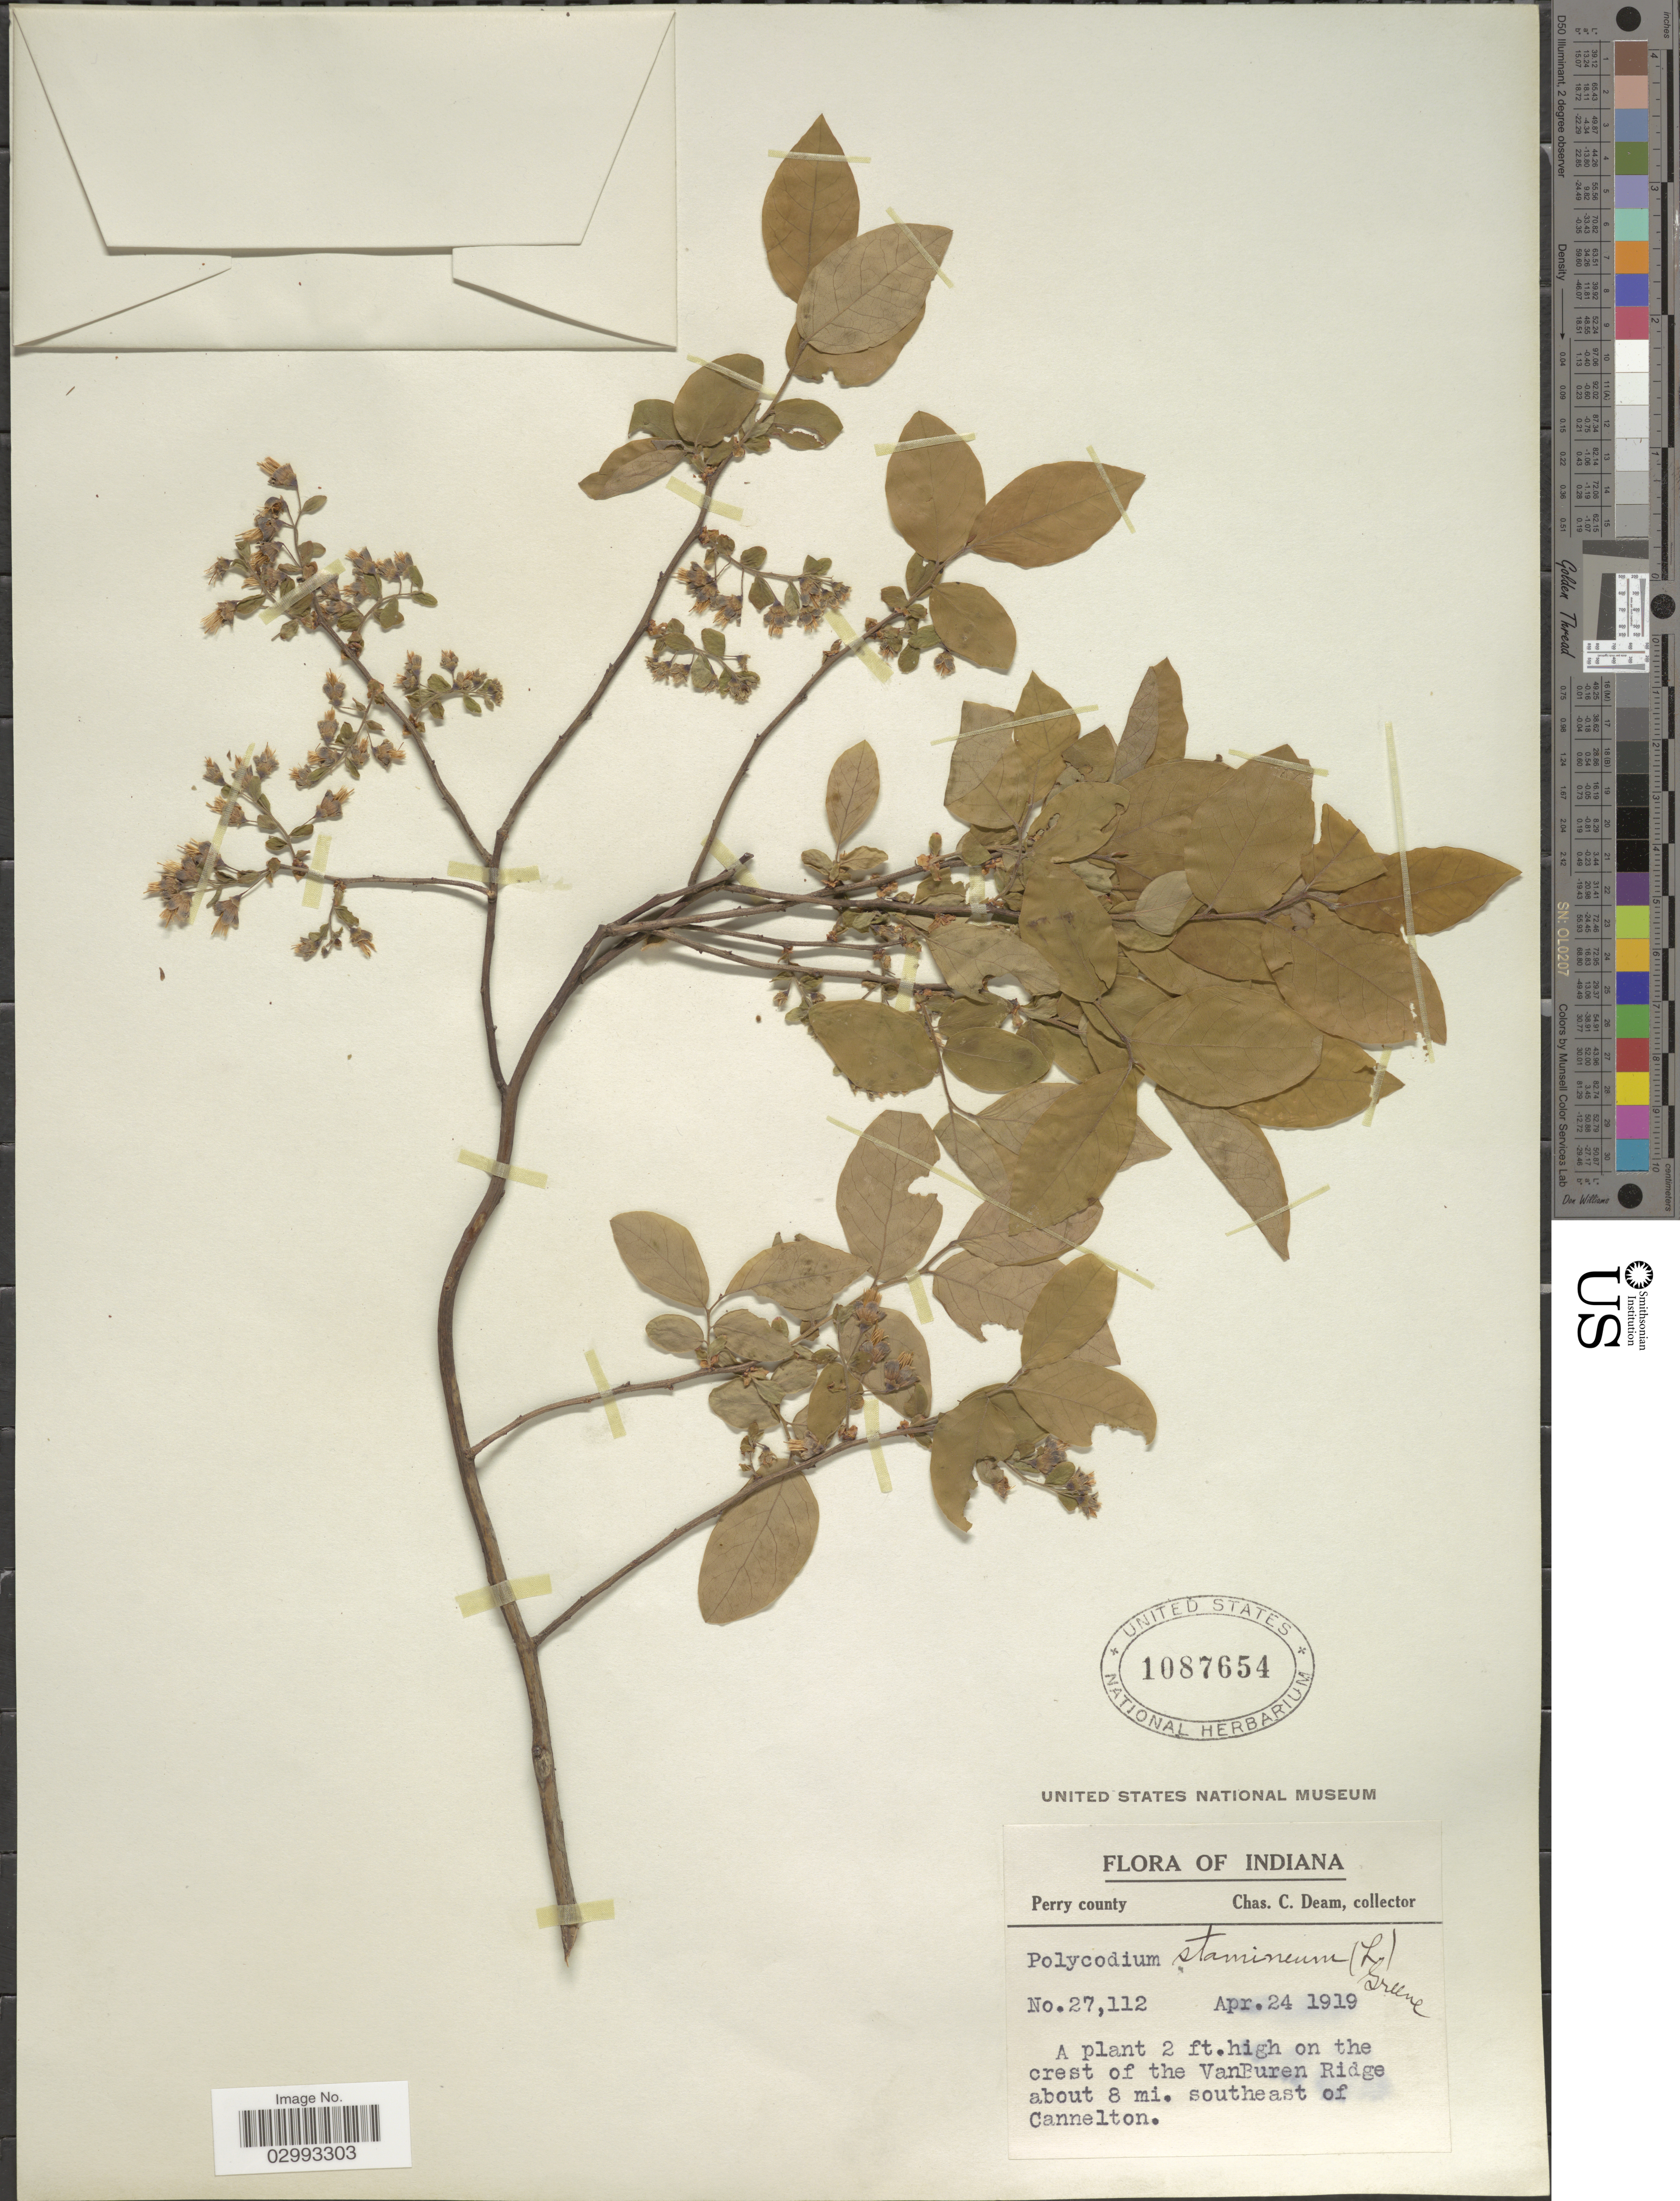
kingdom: Plantae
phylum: Tracheophyta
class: Magnoliopsida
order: Ericales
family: Ericaceae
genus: Polycodium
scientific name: Polycodium stamineum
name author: (L.) Greene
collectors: C. C. Deam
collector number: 27112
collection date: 1919-04-24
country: United States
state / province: Indiana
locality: Perry county. A plant 2 ft. high on the crest of the VanBuren Ridge about 8 mi. southeast of Cannelton.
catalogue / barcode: US 1087654